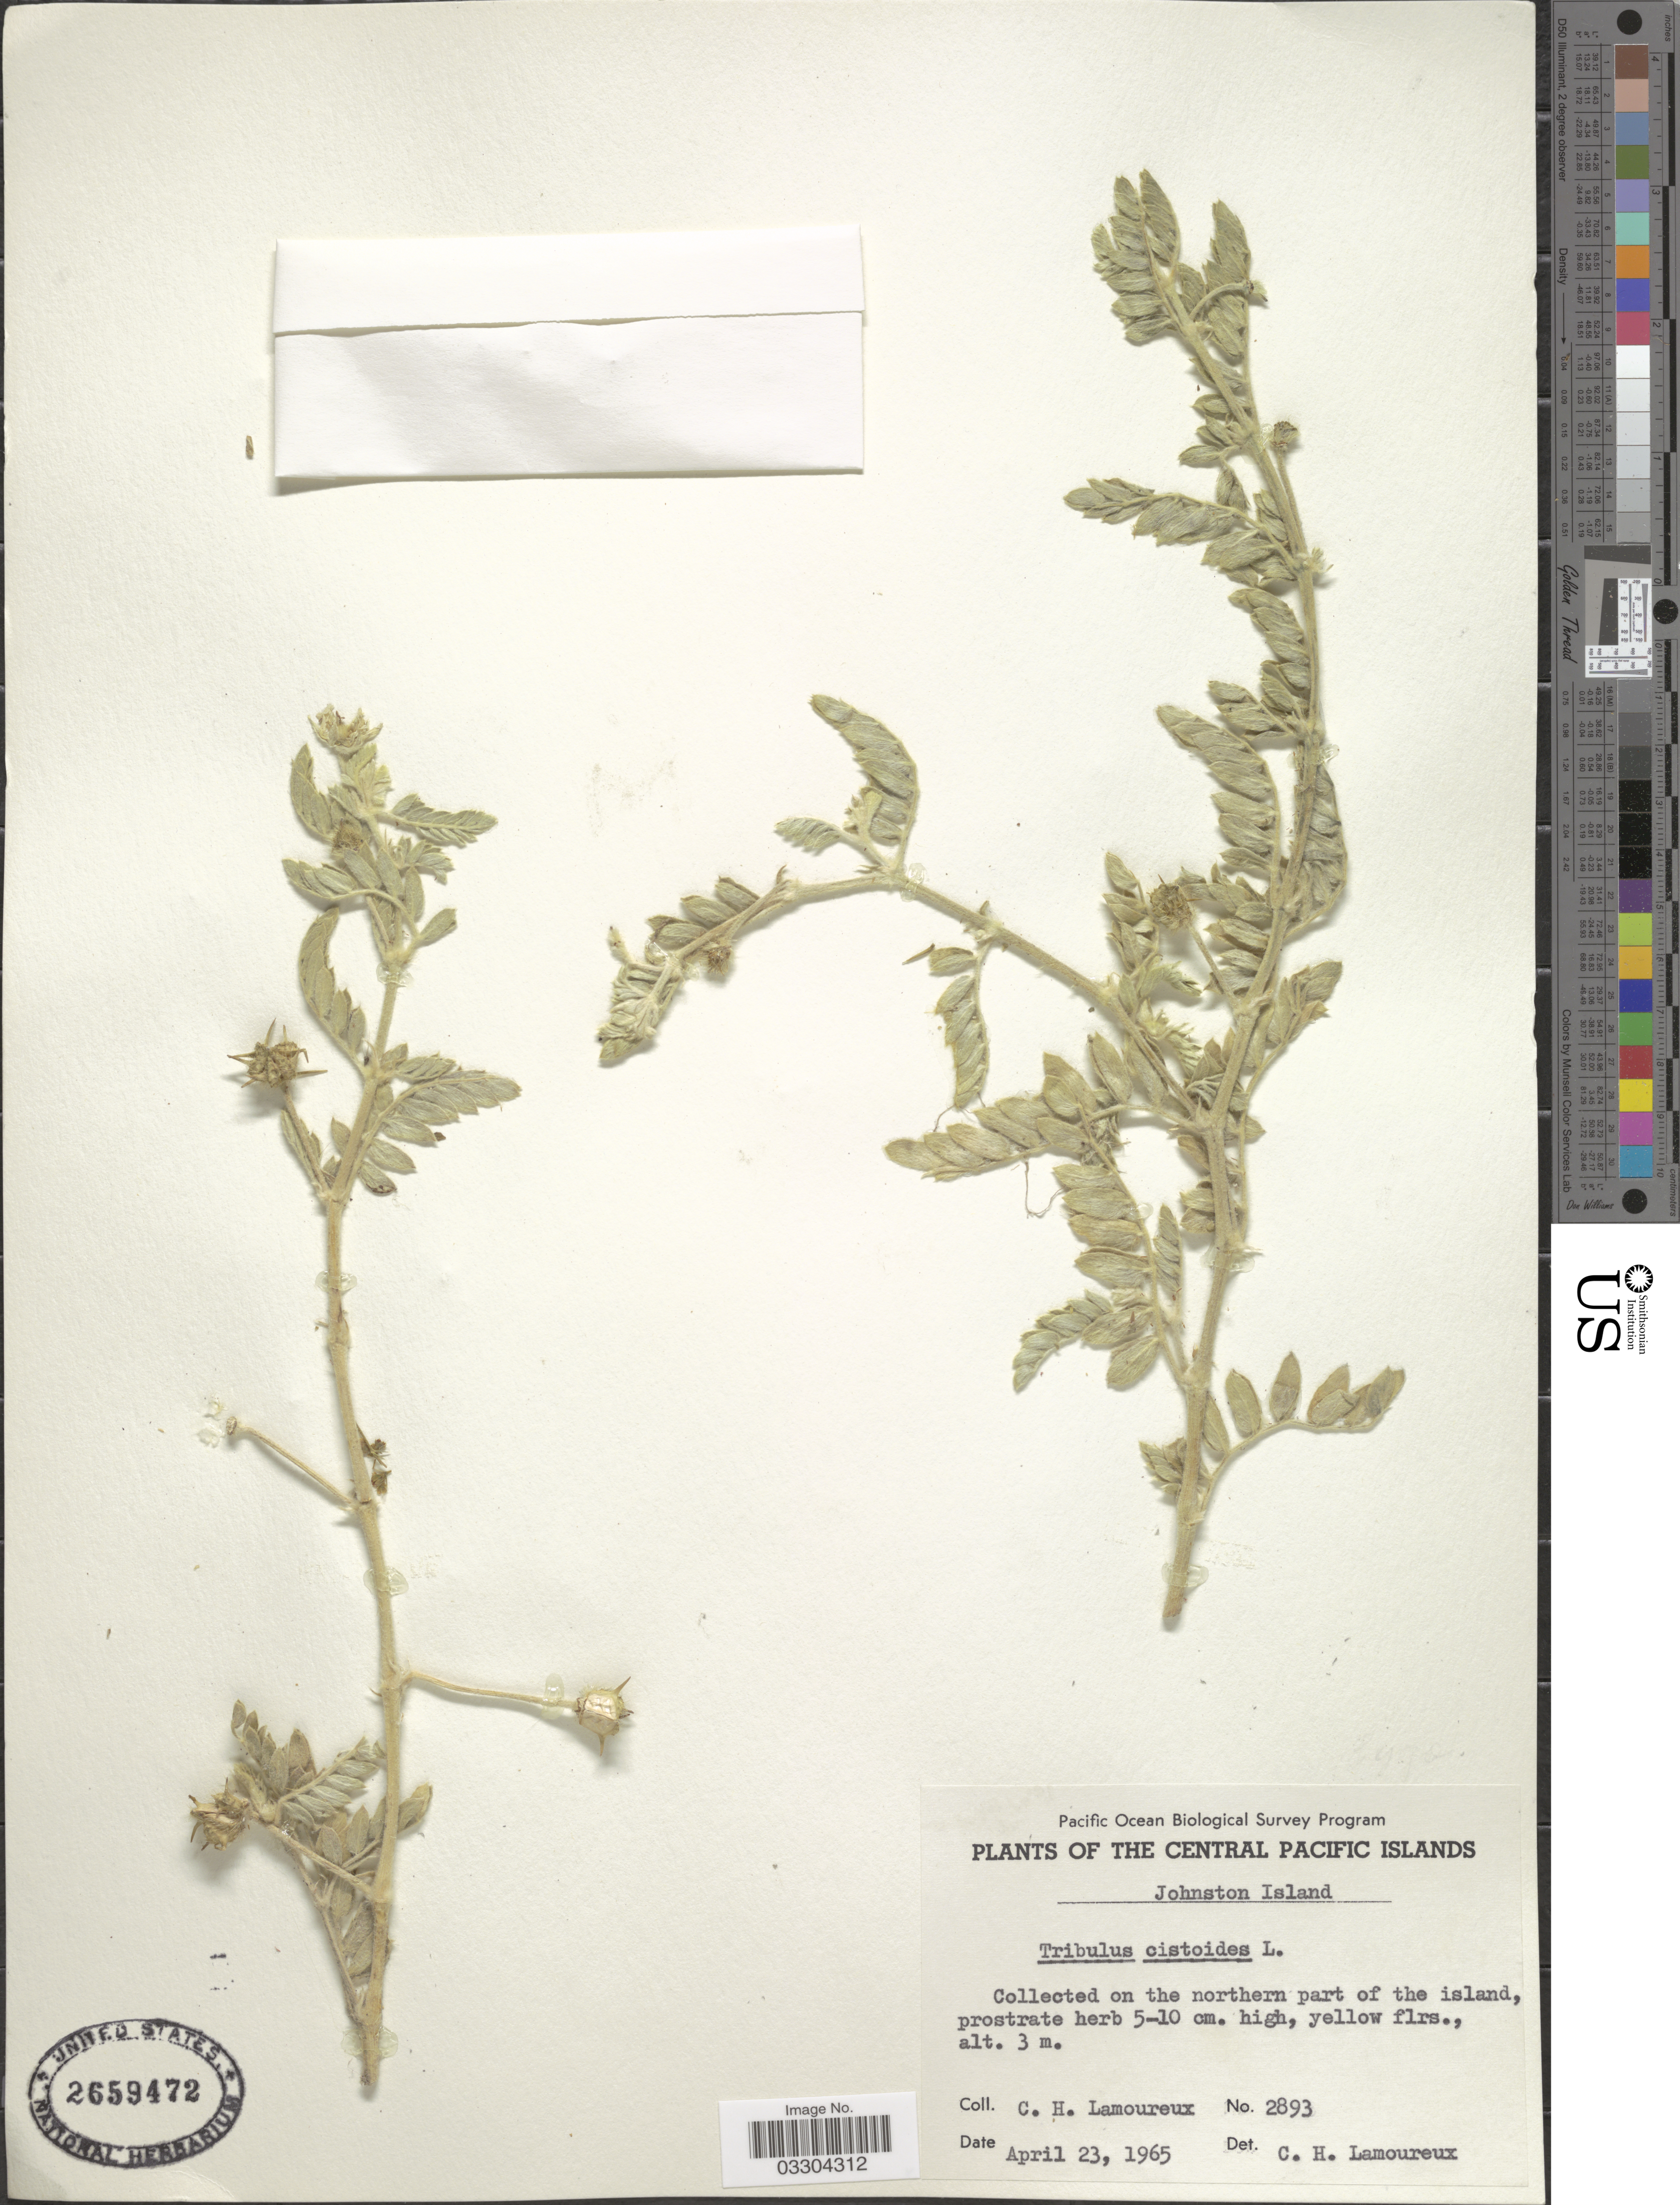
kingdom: Plantae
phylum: Tracheophyta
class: Magnoliopsida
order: Zygophyllales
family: Zygophyllaceae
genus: Tribulus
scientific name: Tribulus cistoides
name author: L.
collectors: C. H. Lamoureux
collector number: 2893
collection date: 1965-04-23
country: U.S. Administered Pacific Islands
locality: The Central Pacific Islands. Johnston Island. Northern part of the island.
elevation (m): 3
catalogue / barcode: US 2659472